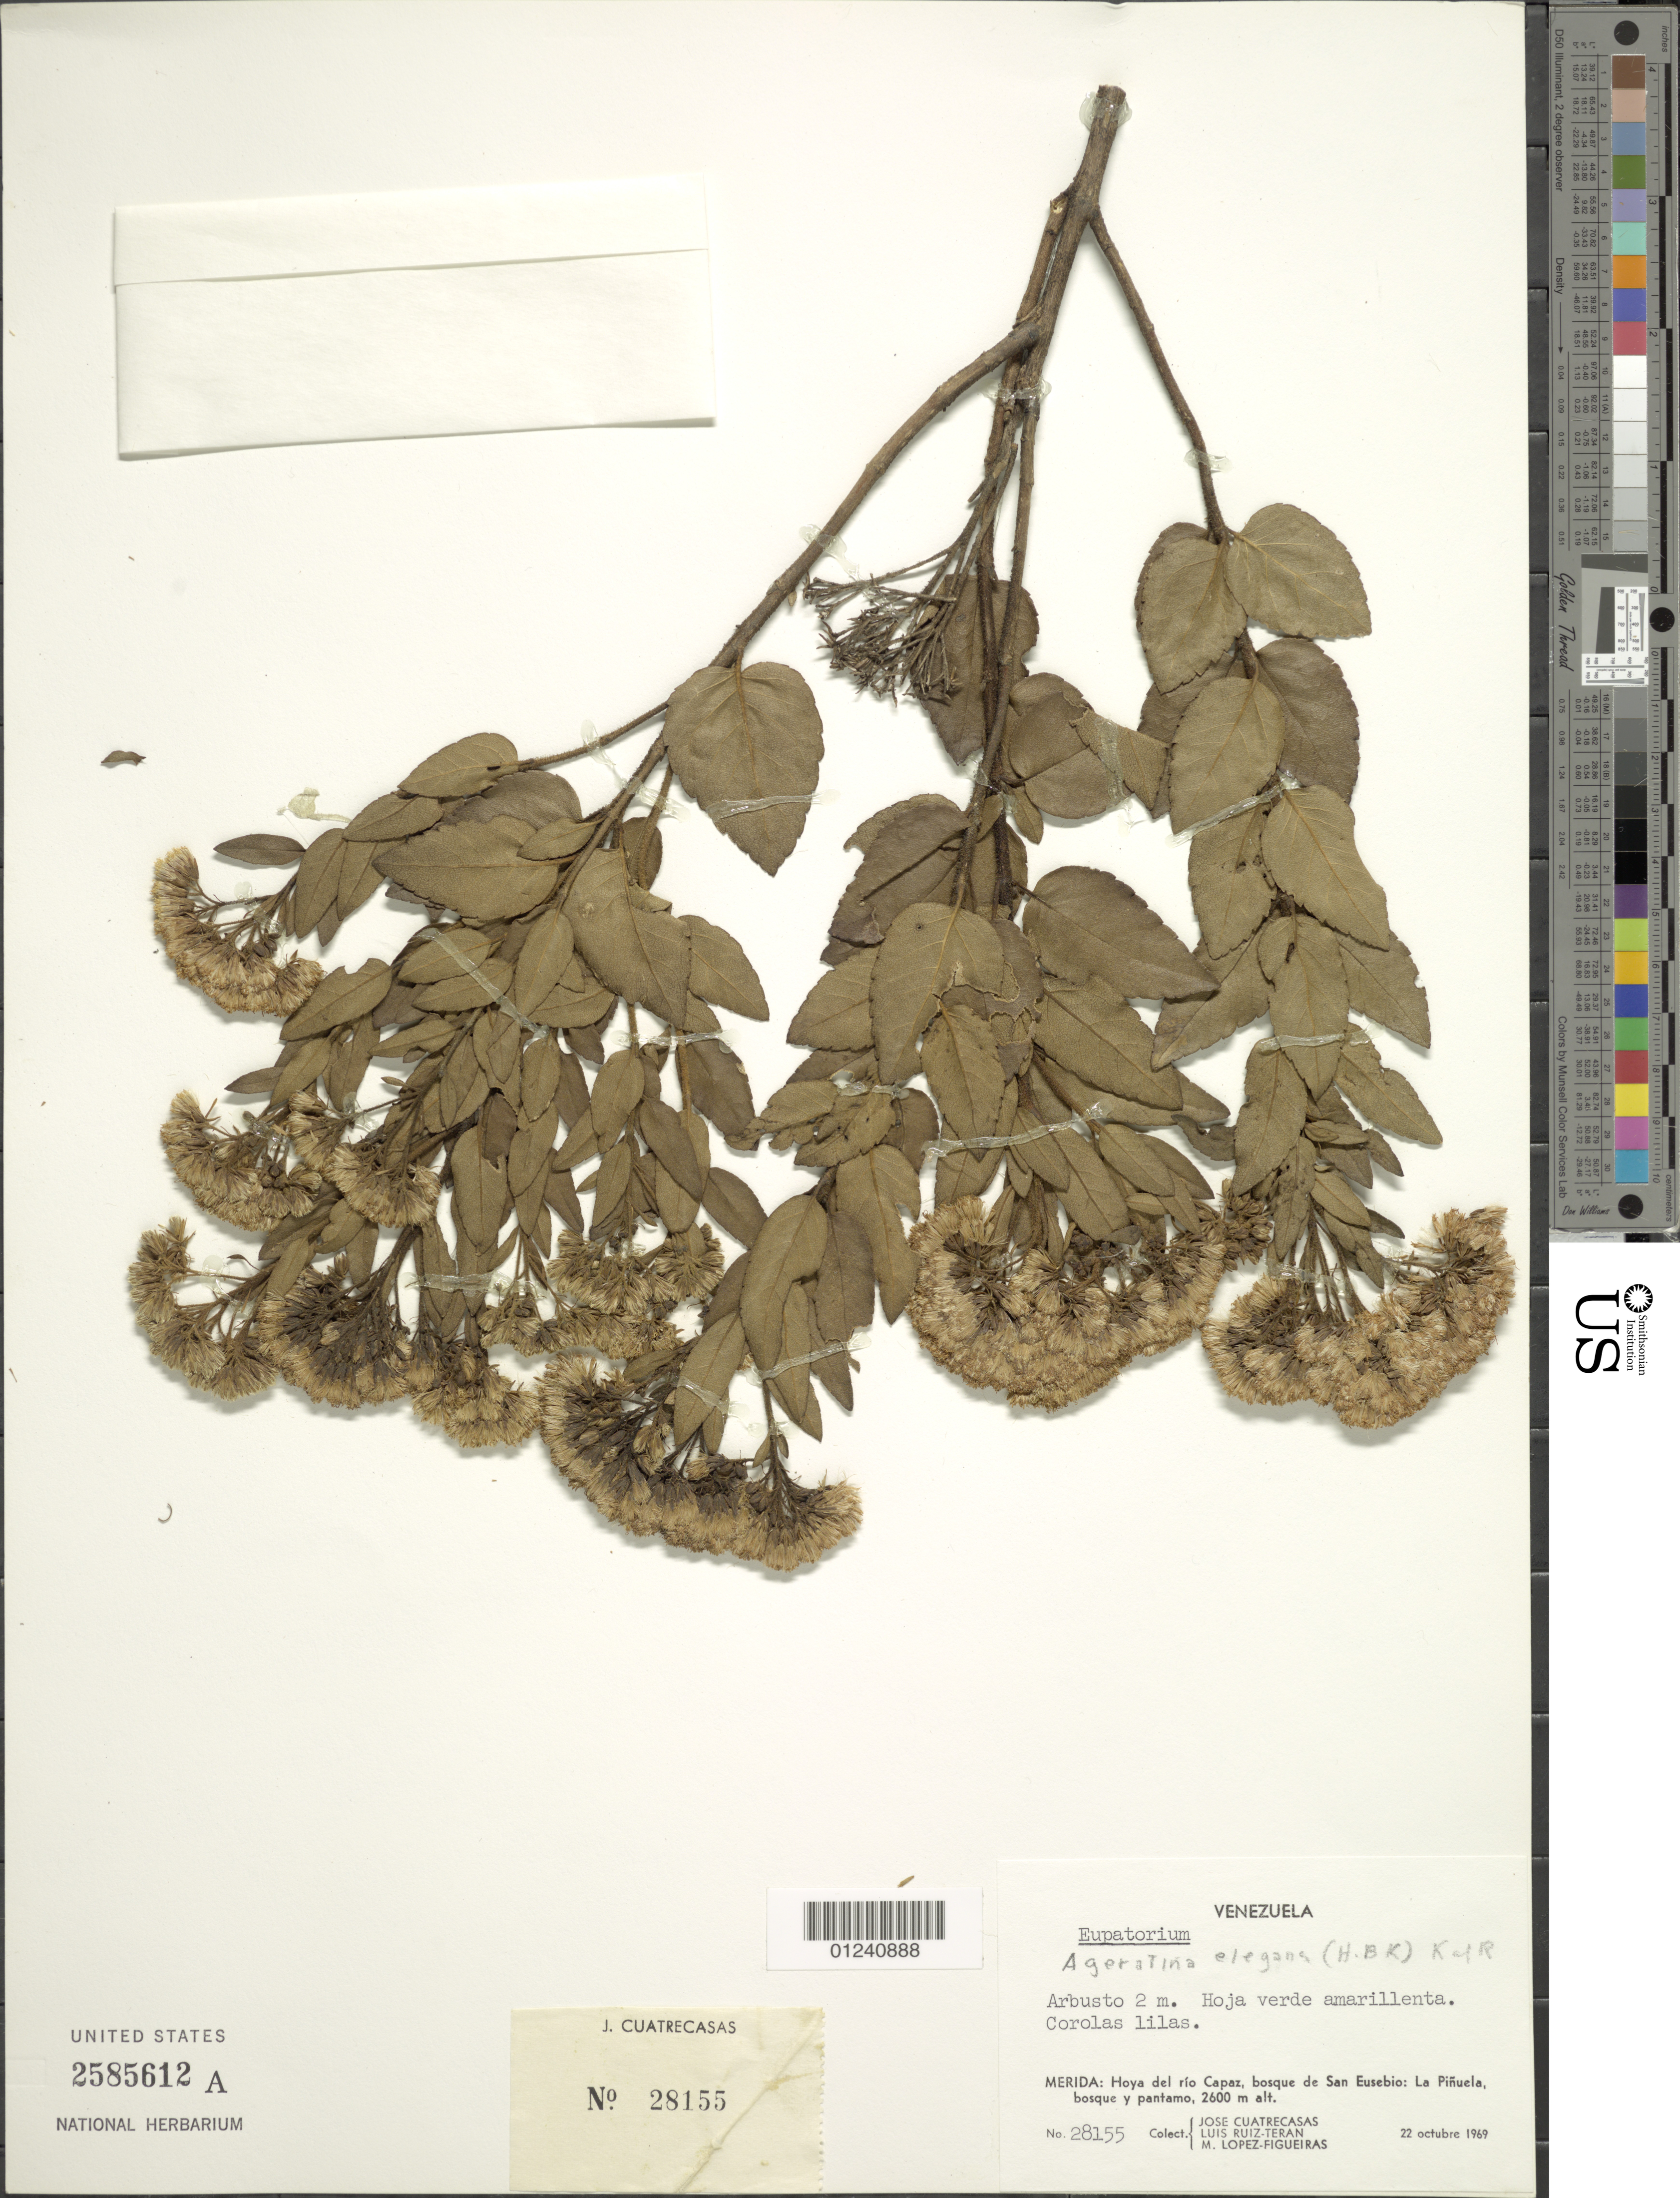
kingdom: Plantae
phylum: Tracheophyta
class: Magnoliopsida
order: Asterales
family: Asteraceae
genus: Ageratina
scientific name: Ageratina elegans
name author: (Kunth) R.M. King & H. Rob.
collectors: J. Cuatrecasas, L. E. Ruíz-Terán & M. López Figueiras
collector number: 28155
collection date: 1969-10-22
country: Venezuela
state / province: Mérida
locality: Hoya del rio Capaz, bosque de San Eusebio: La Pinuela, bosque y pantamo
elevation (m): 2600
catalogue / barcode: US 2585612A